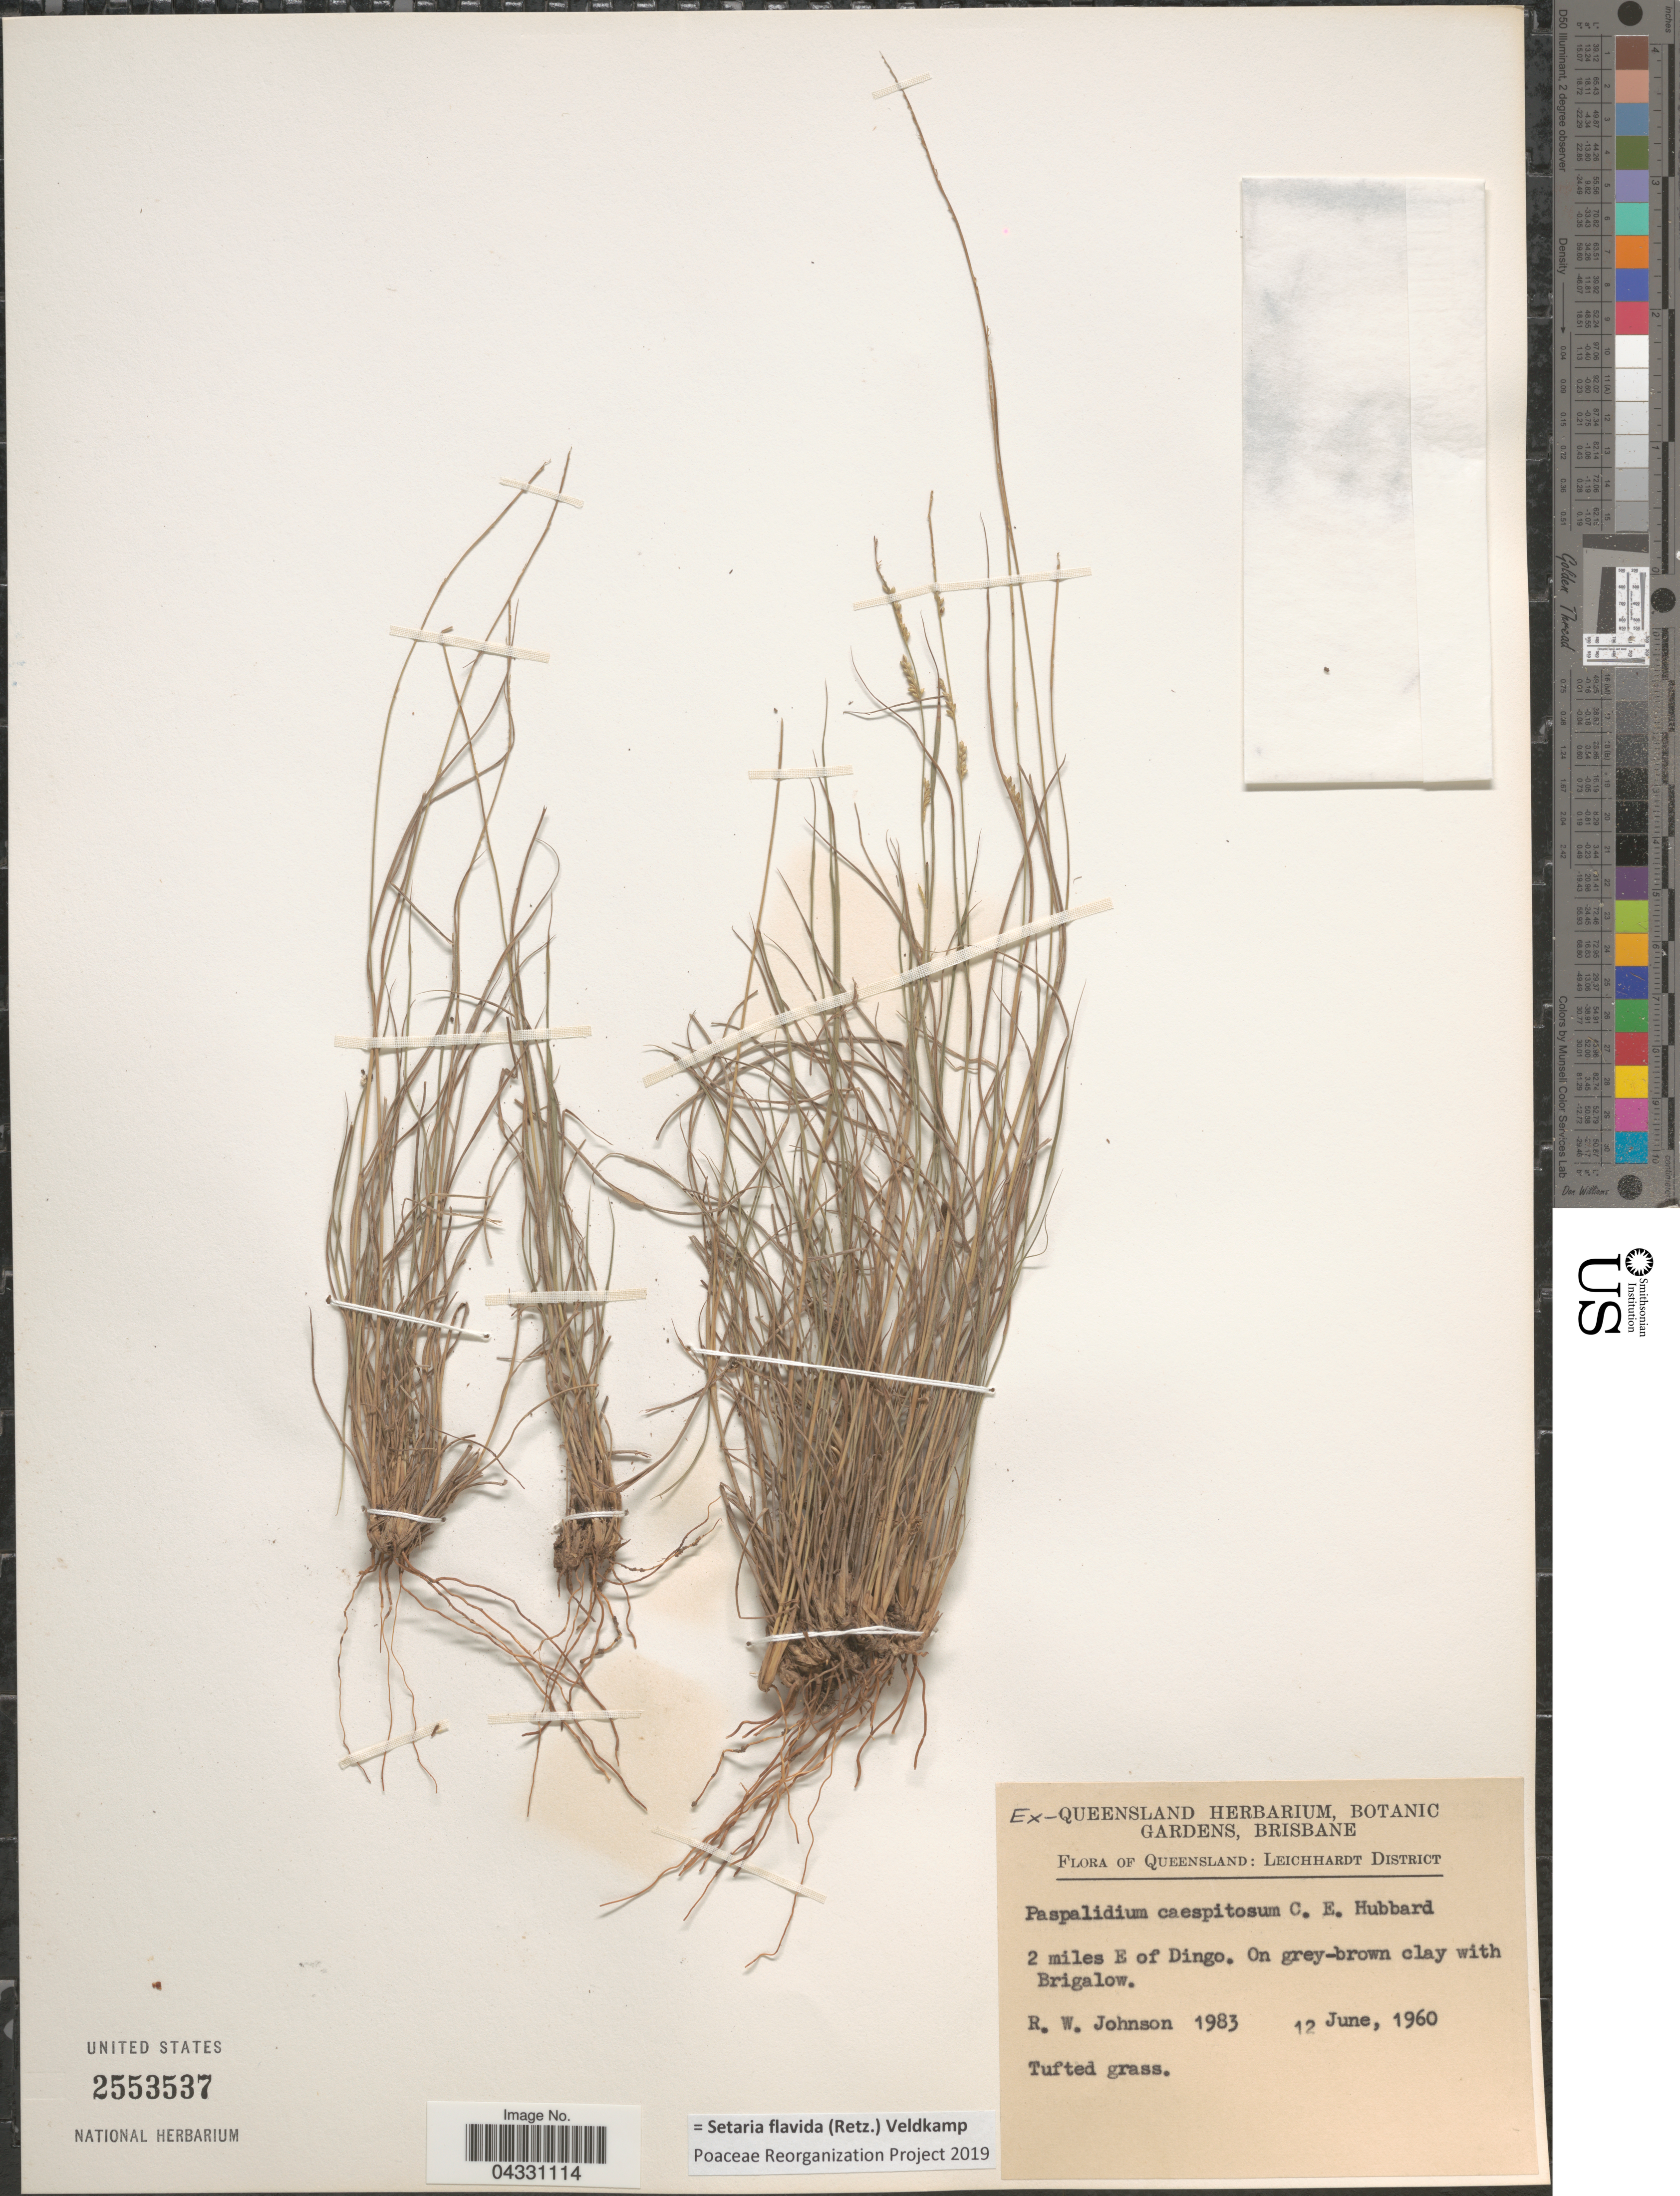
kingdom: Plantae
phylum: Tracheophyta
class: Liliopsida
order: Poales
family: Poaceae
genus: Setaria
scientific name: Setaria flavida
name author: (Retz.) Veldkamp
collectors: R. W. Johnson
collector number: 1983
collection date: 1960-06-12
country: Australia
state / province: Queensland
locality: Leichhardt District. 2 miles E of Dingo.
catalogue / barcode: US 2553537